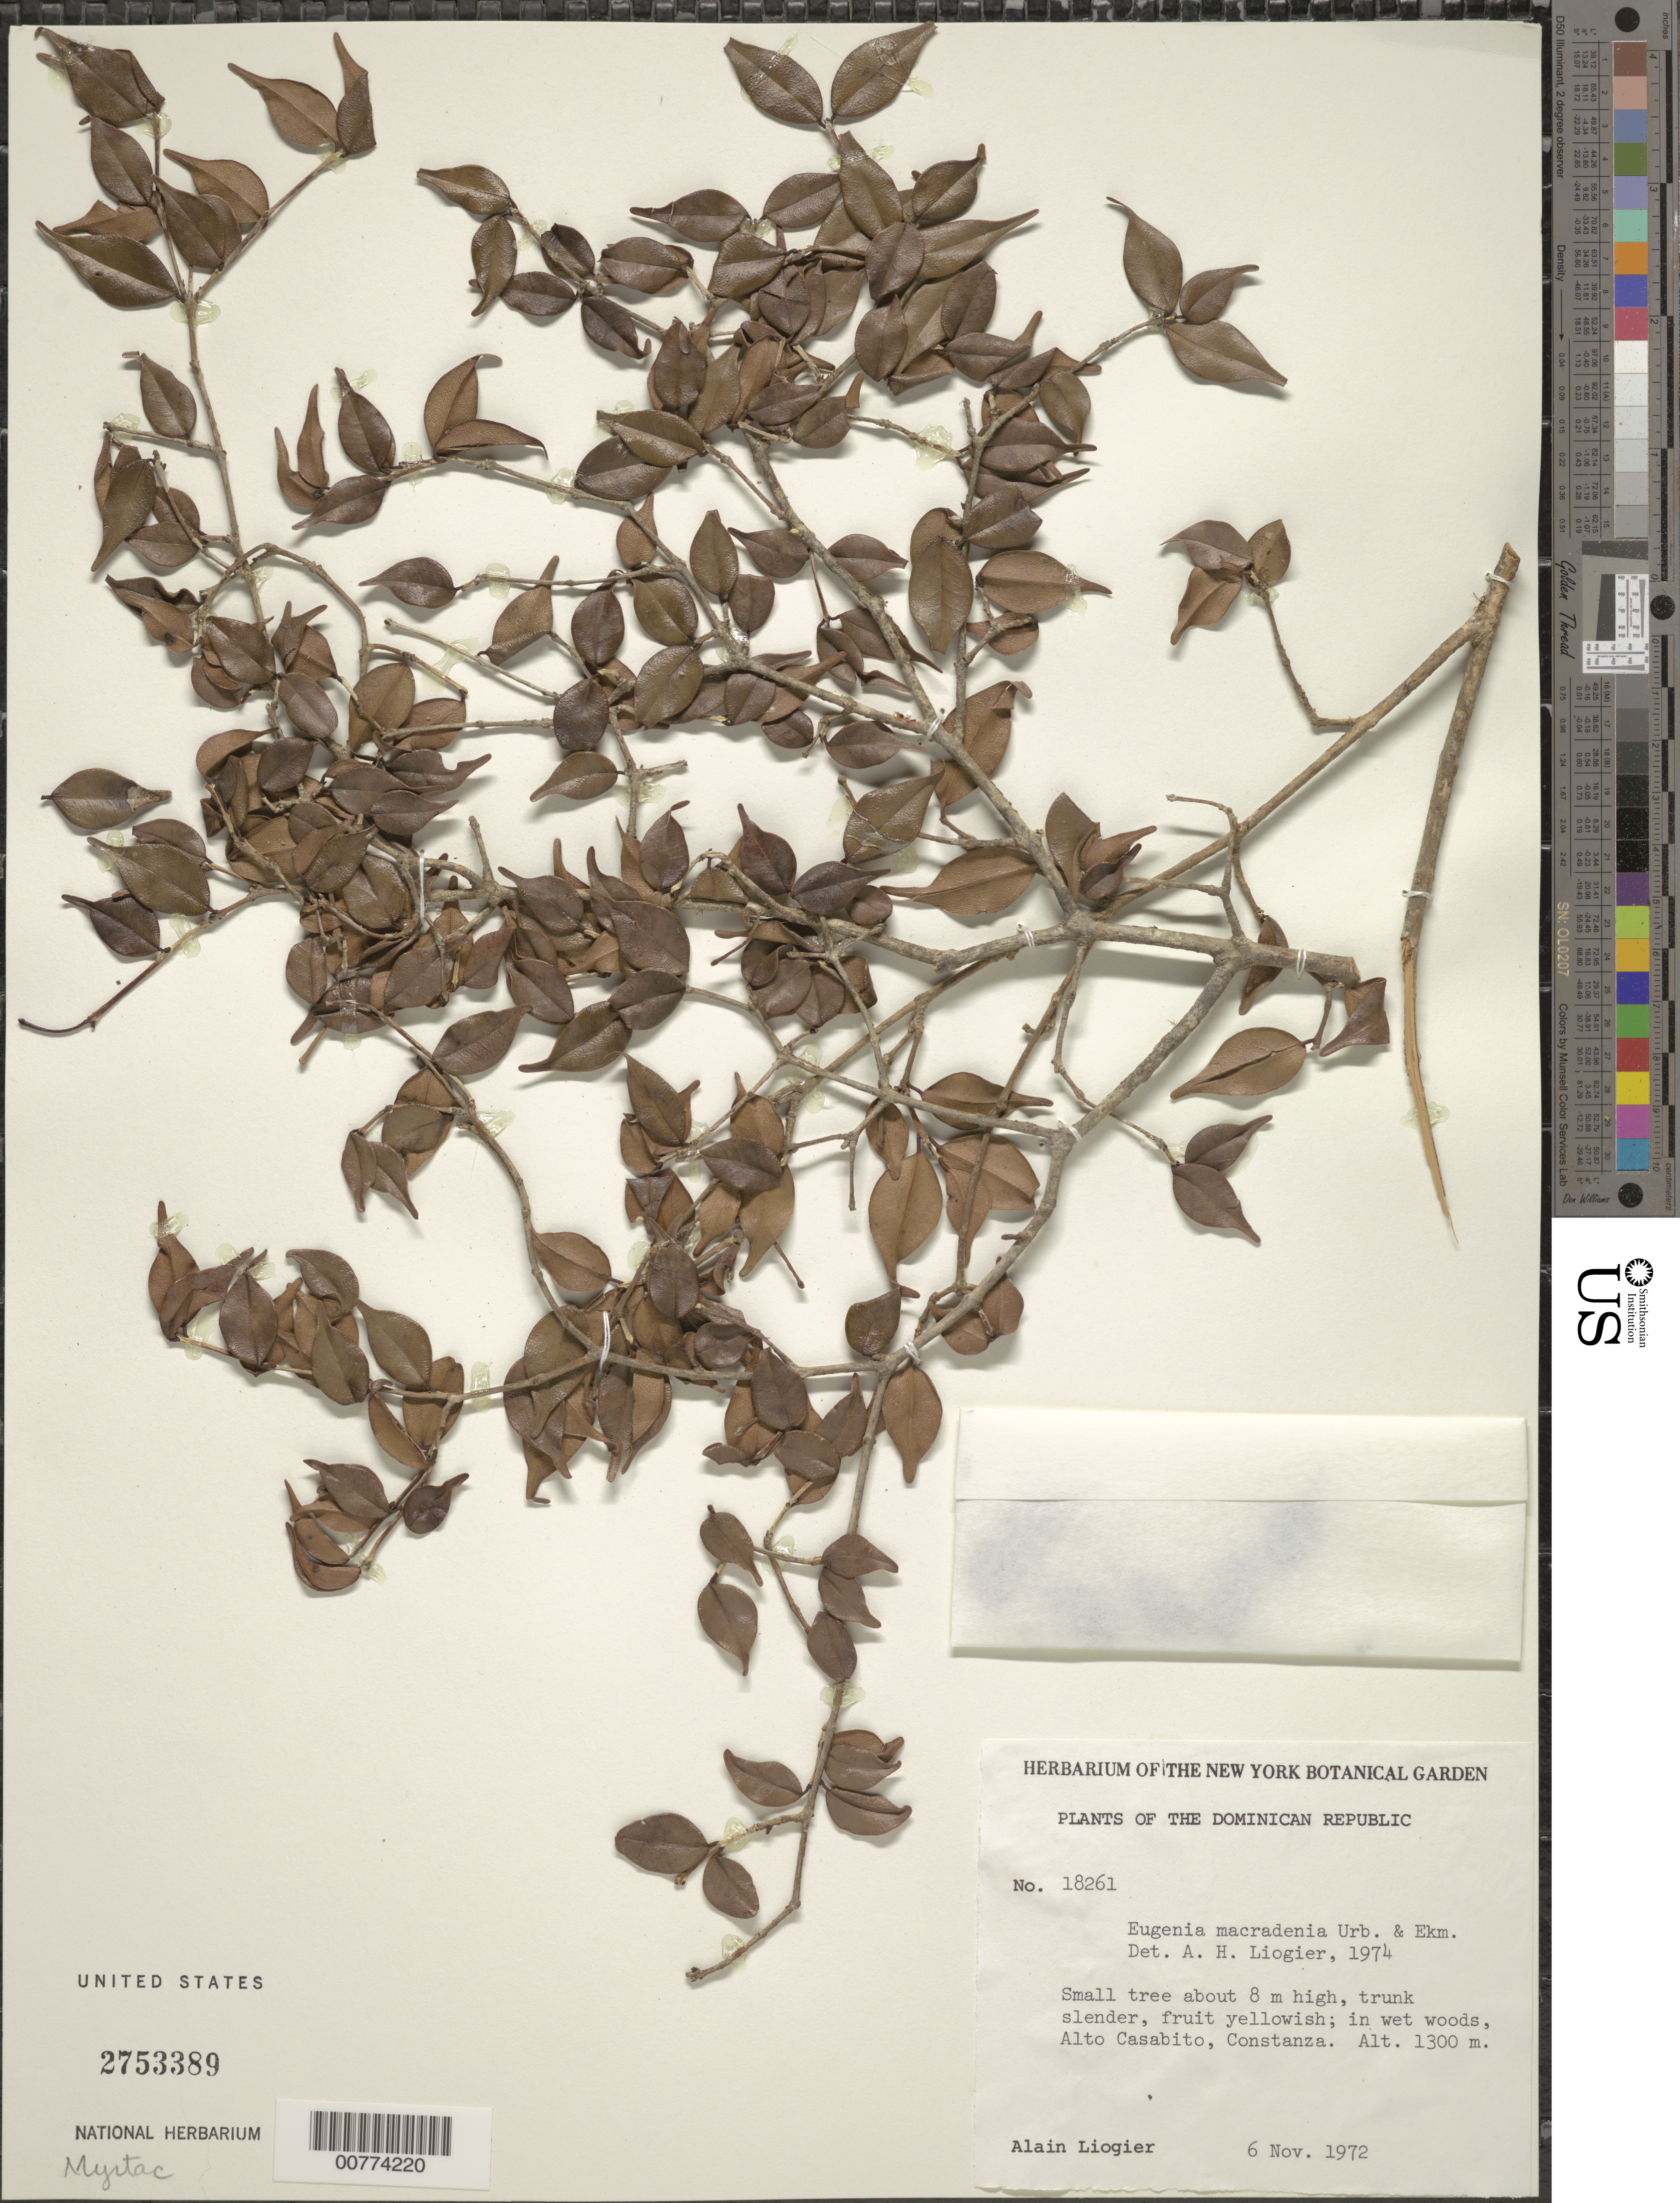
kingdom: Plantae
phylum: Tracheophyta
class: Magnoliopsida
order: Myrtales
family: Myrtaceae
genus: Eugenia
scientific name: Eugenia macrademia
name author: Urb. & Ekman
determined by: Liogier, Alain H.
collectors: A. H. Liogier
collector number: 18261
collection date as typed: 06 Nov 1972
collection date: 1972-11-06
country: Dominican Republic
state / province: La Vega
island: Hispaniola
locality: Constanza, Alto Casabito.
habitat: Wet woods.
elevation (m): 1300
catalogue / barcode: US 2753389